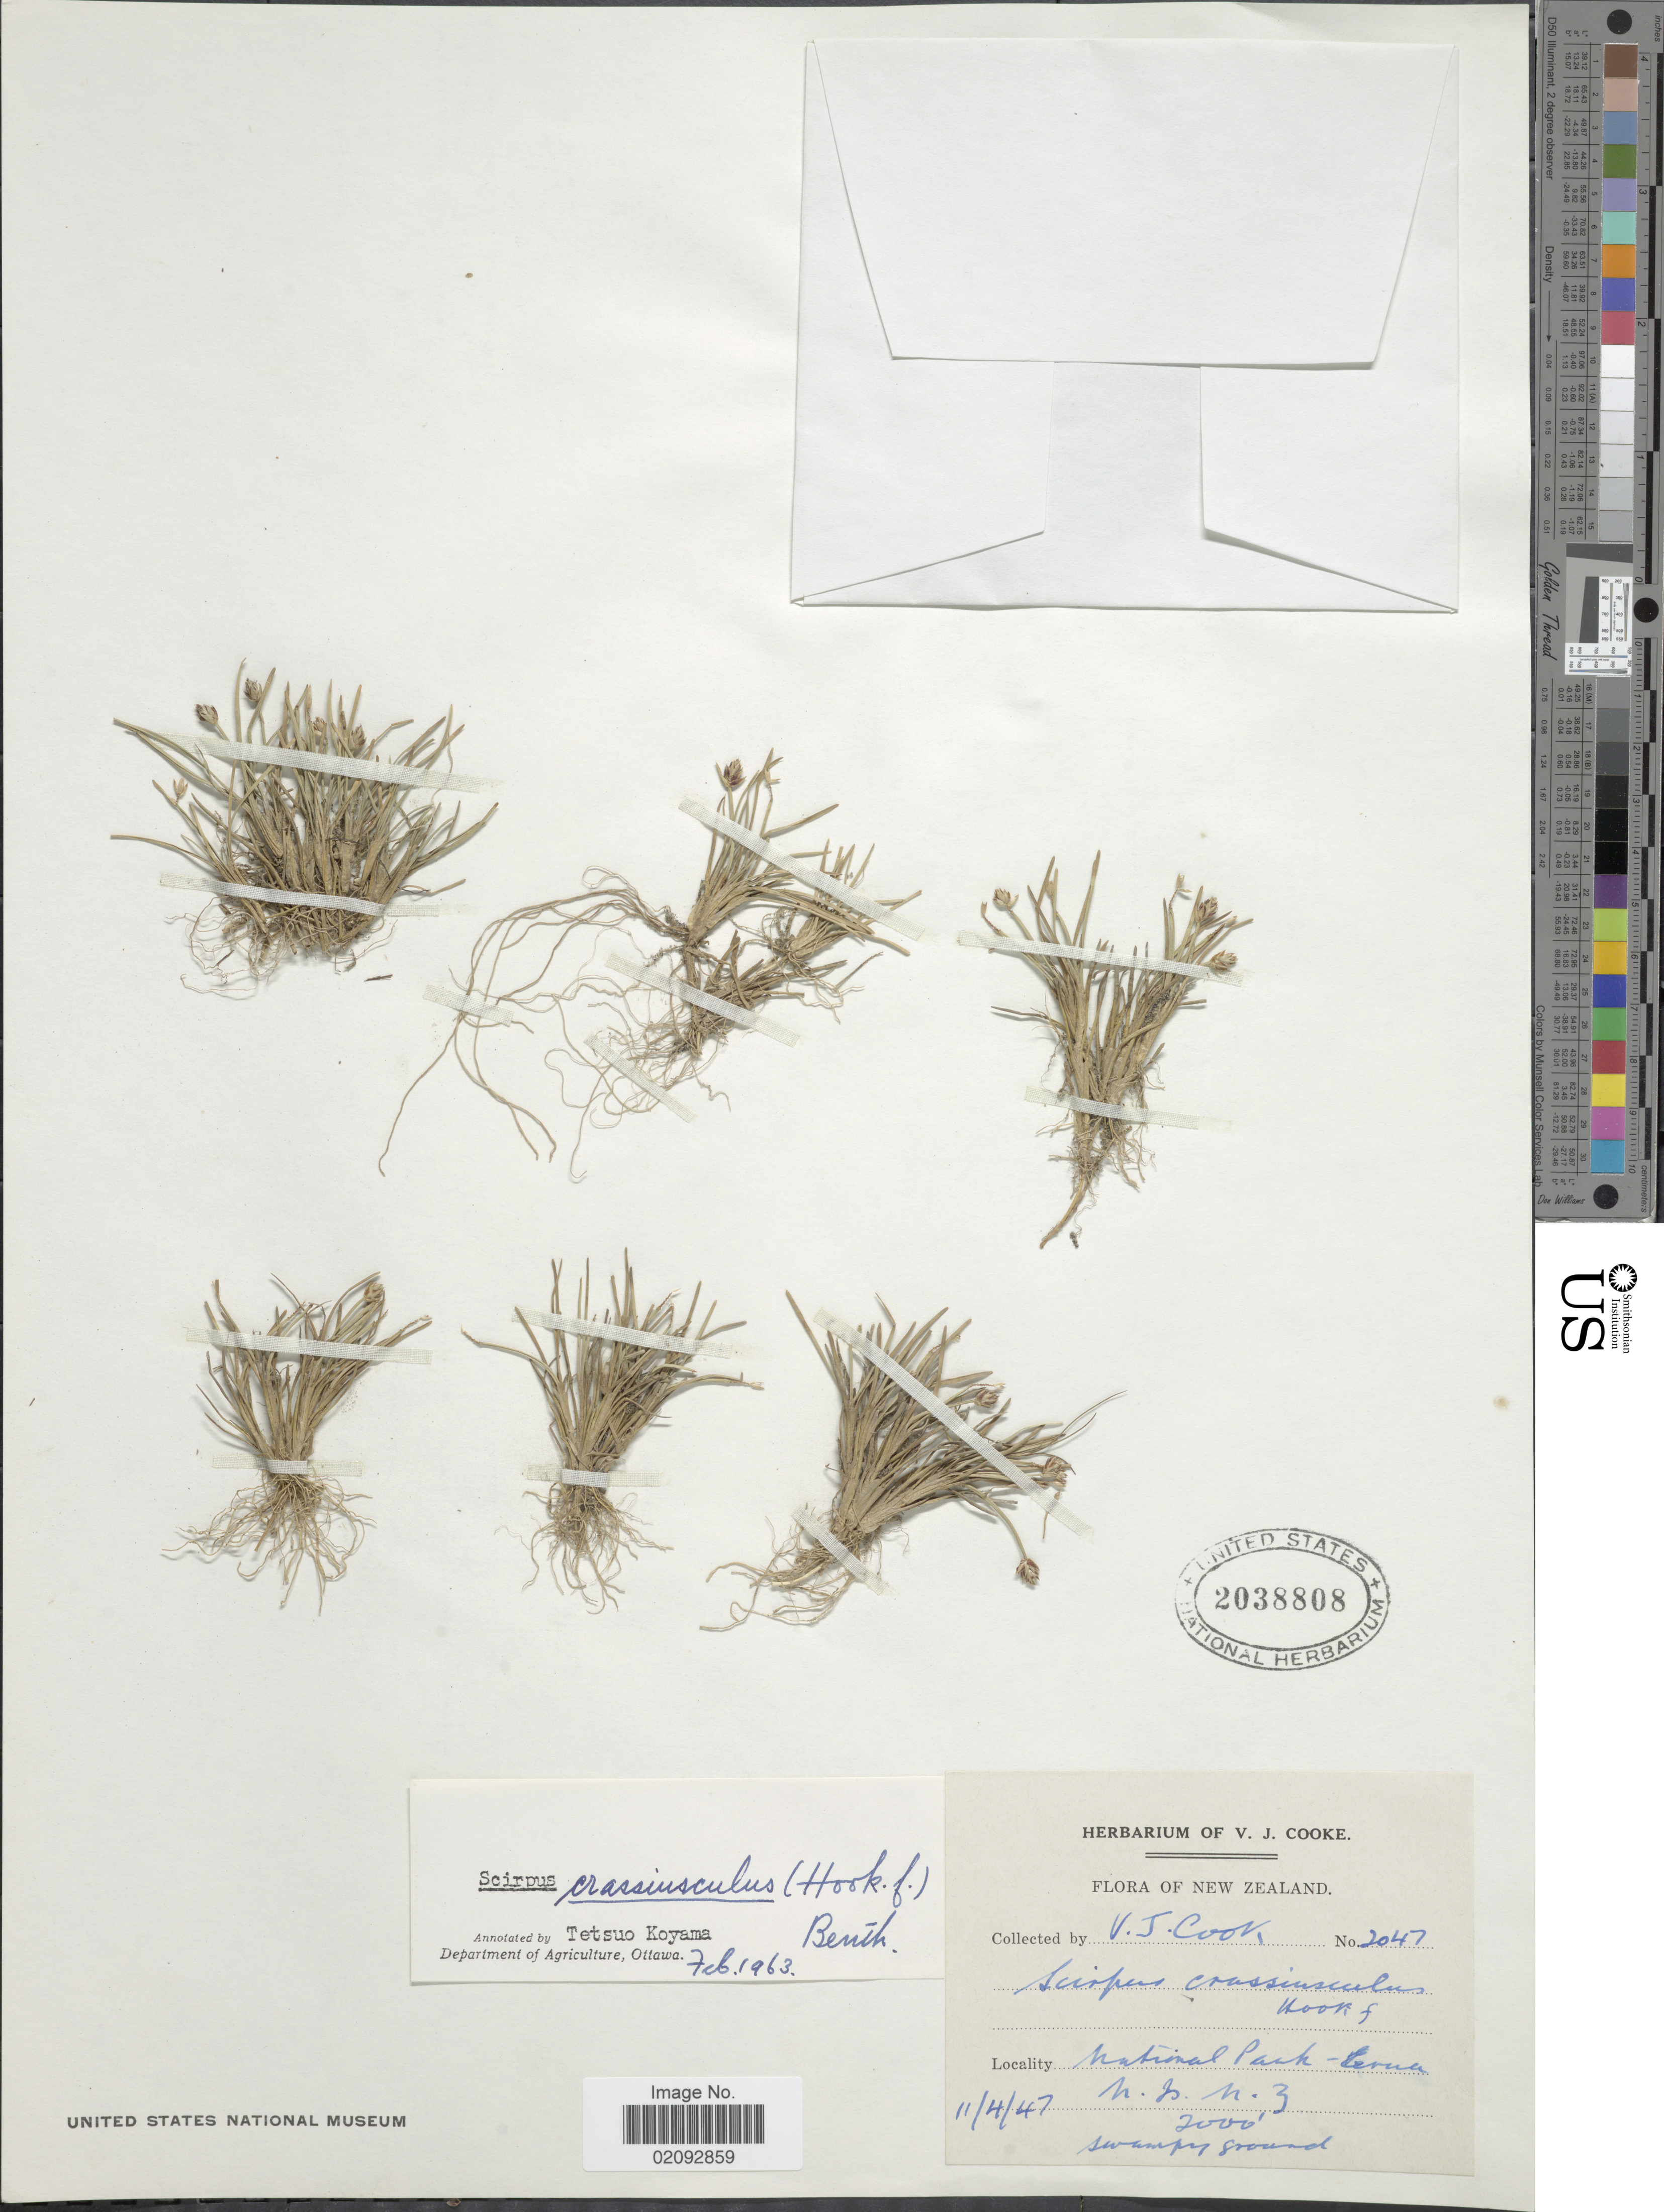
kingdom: Plantae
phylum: Tracheophyta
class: Liliopsida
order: Poales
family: Cyperaceae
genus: Isolepis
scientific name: Isolepis crassiuscula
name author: Hook. f.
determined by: Strong, Mark T., (BOT), Smithsonian Institution - National Museum of Natural History (UNITED STATES)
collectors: V. J. Cook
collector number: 2047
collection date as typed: Transcribed d/m/y: 11/4/47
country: New Zealand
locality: National Park- area N.I. N.Z. swampy ground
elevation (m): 610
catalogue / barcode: US 2038808